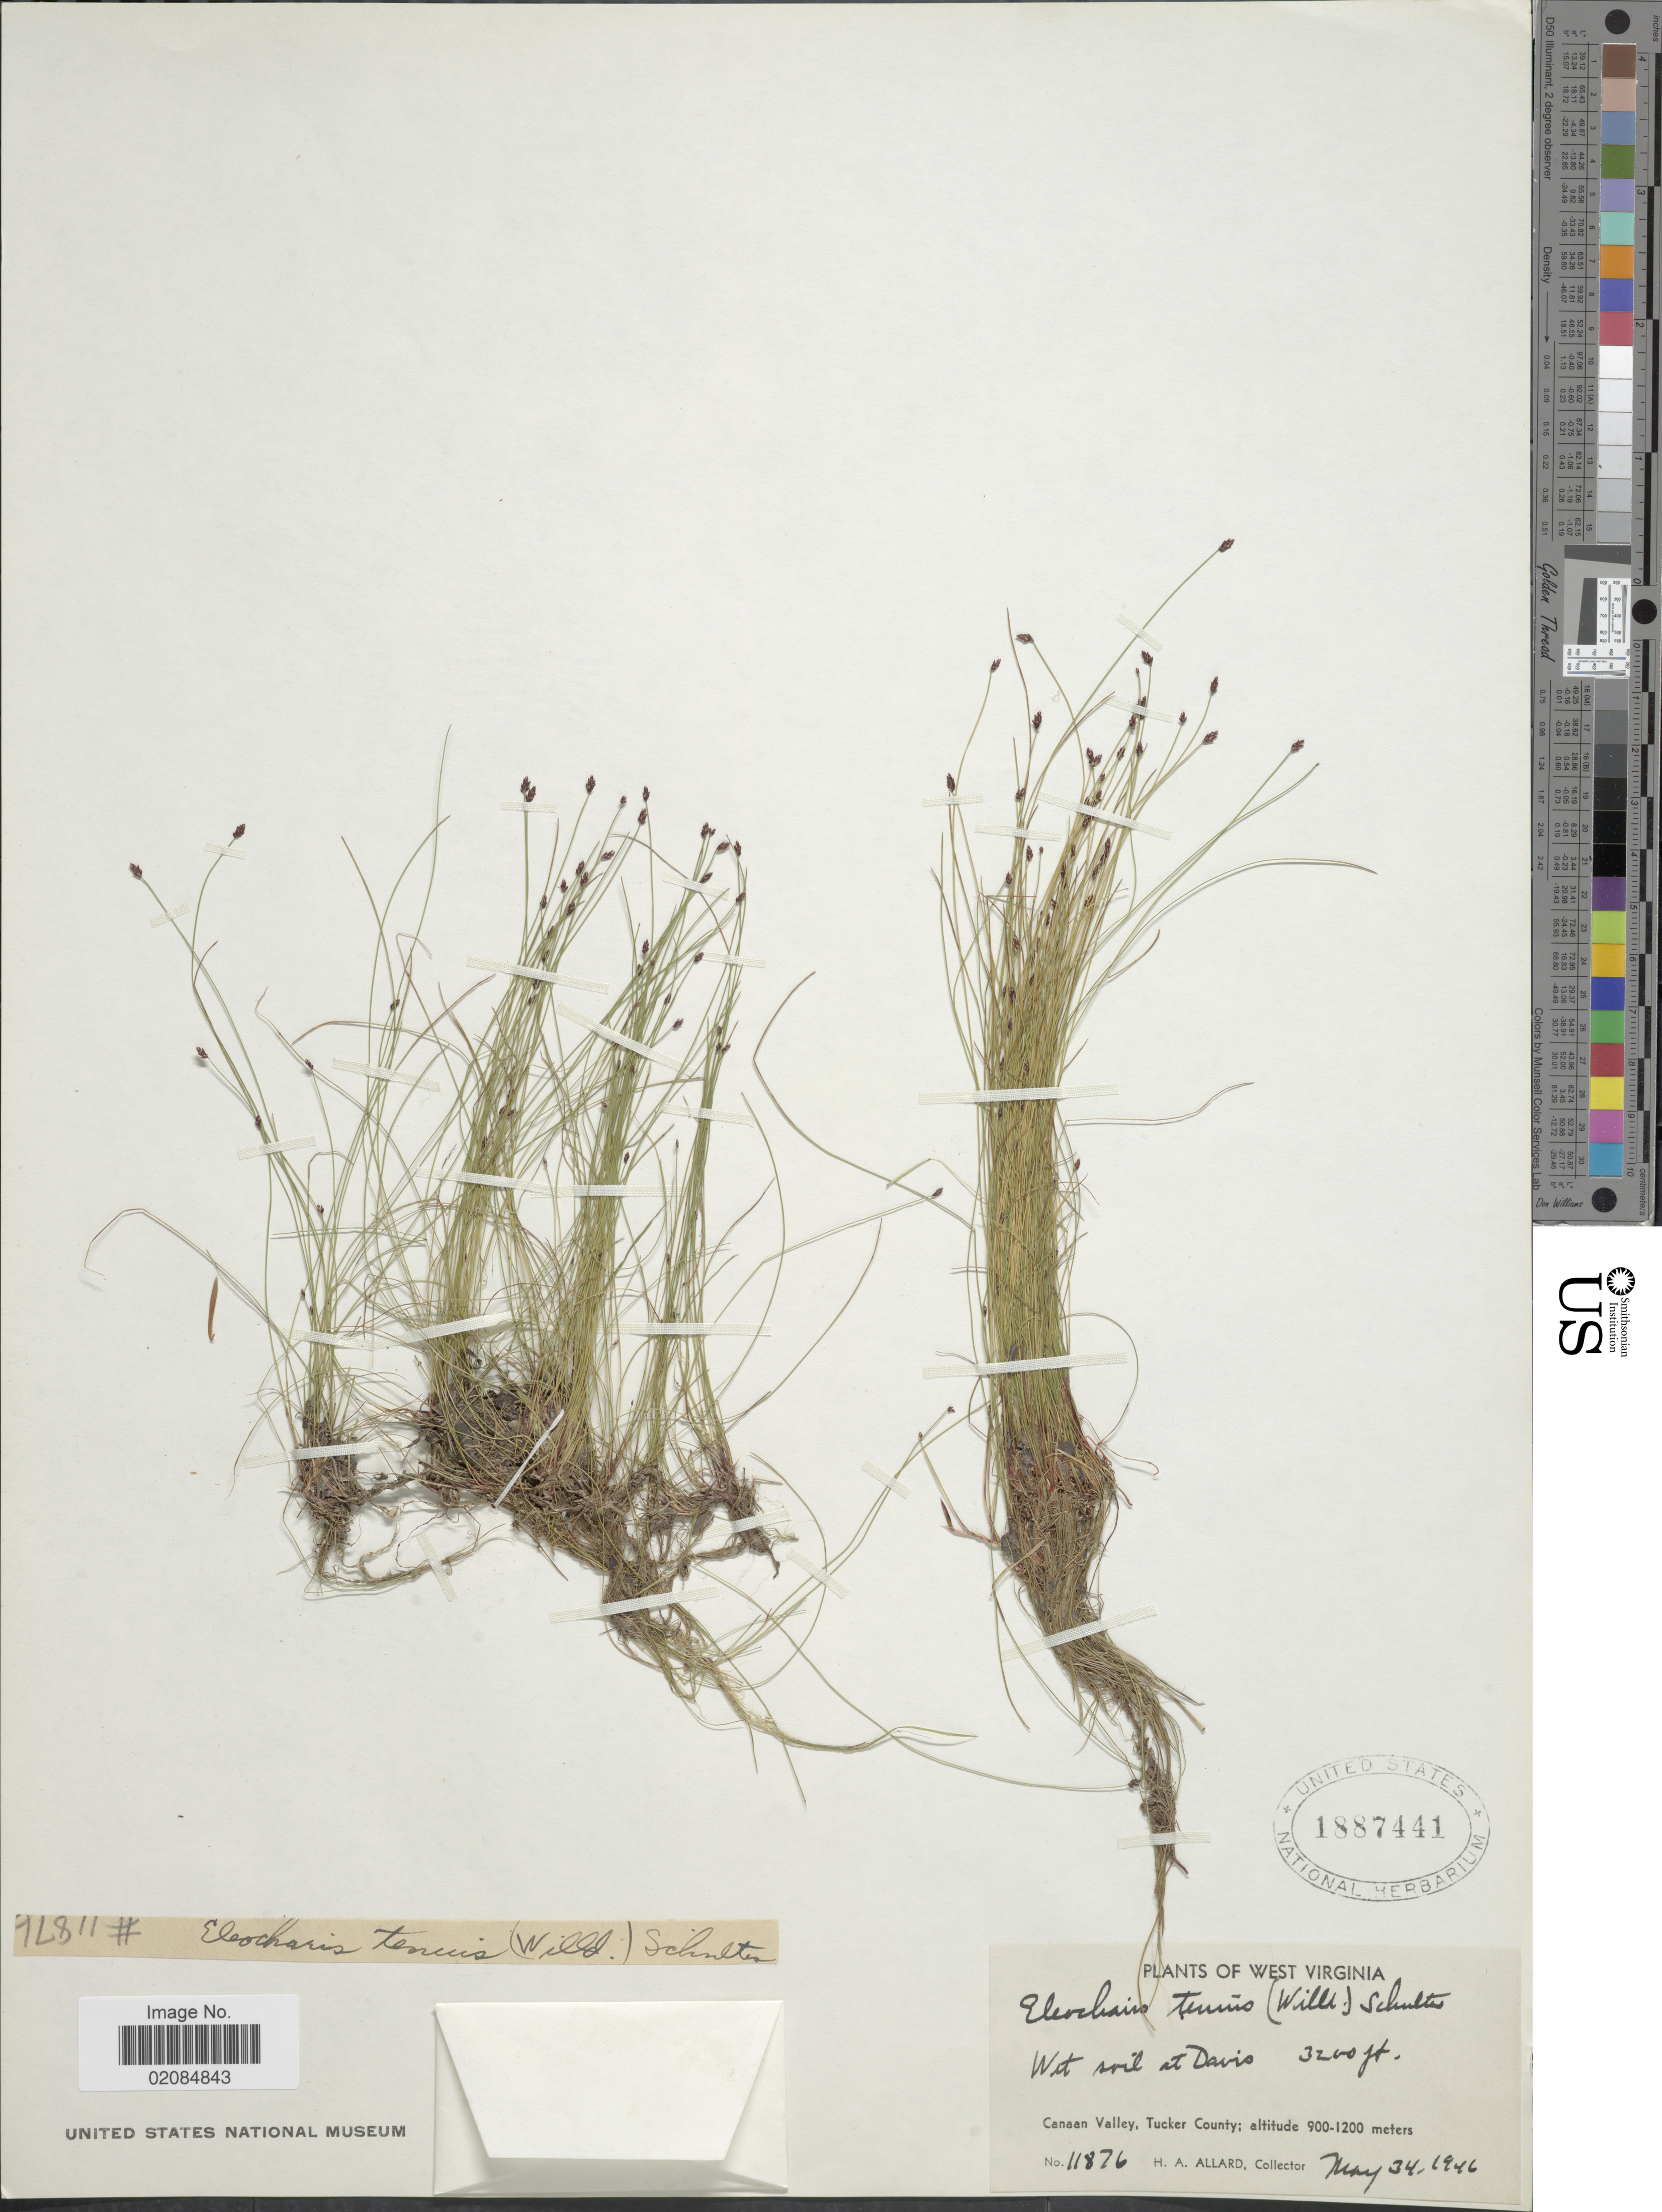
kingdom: Plantae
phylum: Tracheophyta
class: Liliopsida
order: Poales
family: Cyperaceae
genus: Eleocharis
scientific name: Eleocharis tenuis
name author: (Willd.) Schult.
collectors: H. A. Allard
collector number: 11876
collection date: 1946-05-31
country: United States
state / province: West Virginia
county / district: Tucker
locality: Wet soil at Davis. Canaan Valley, Tucker County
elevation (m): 975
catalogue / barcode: US 1887441